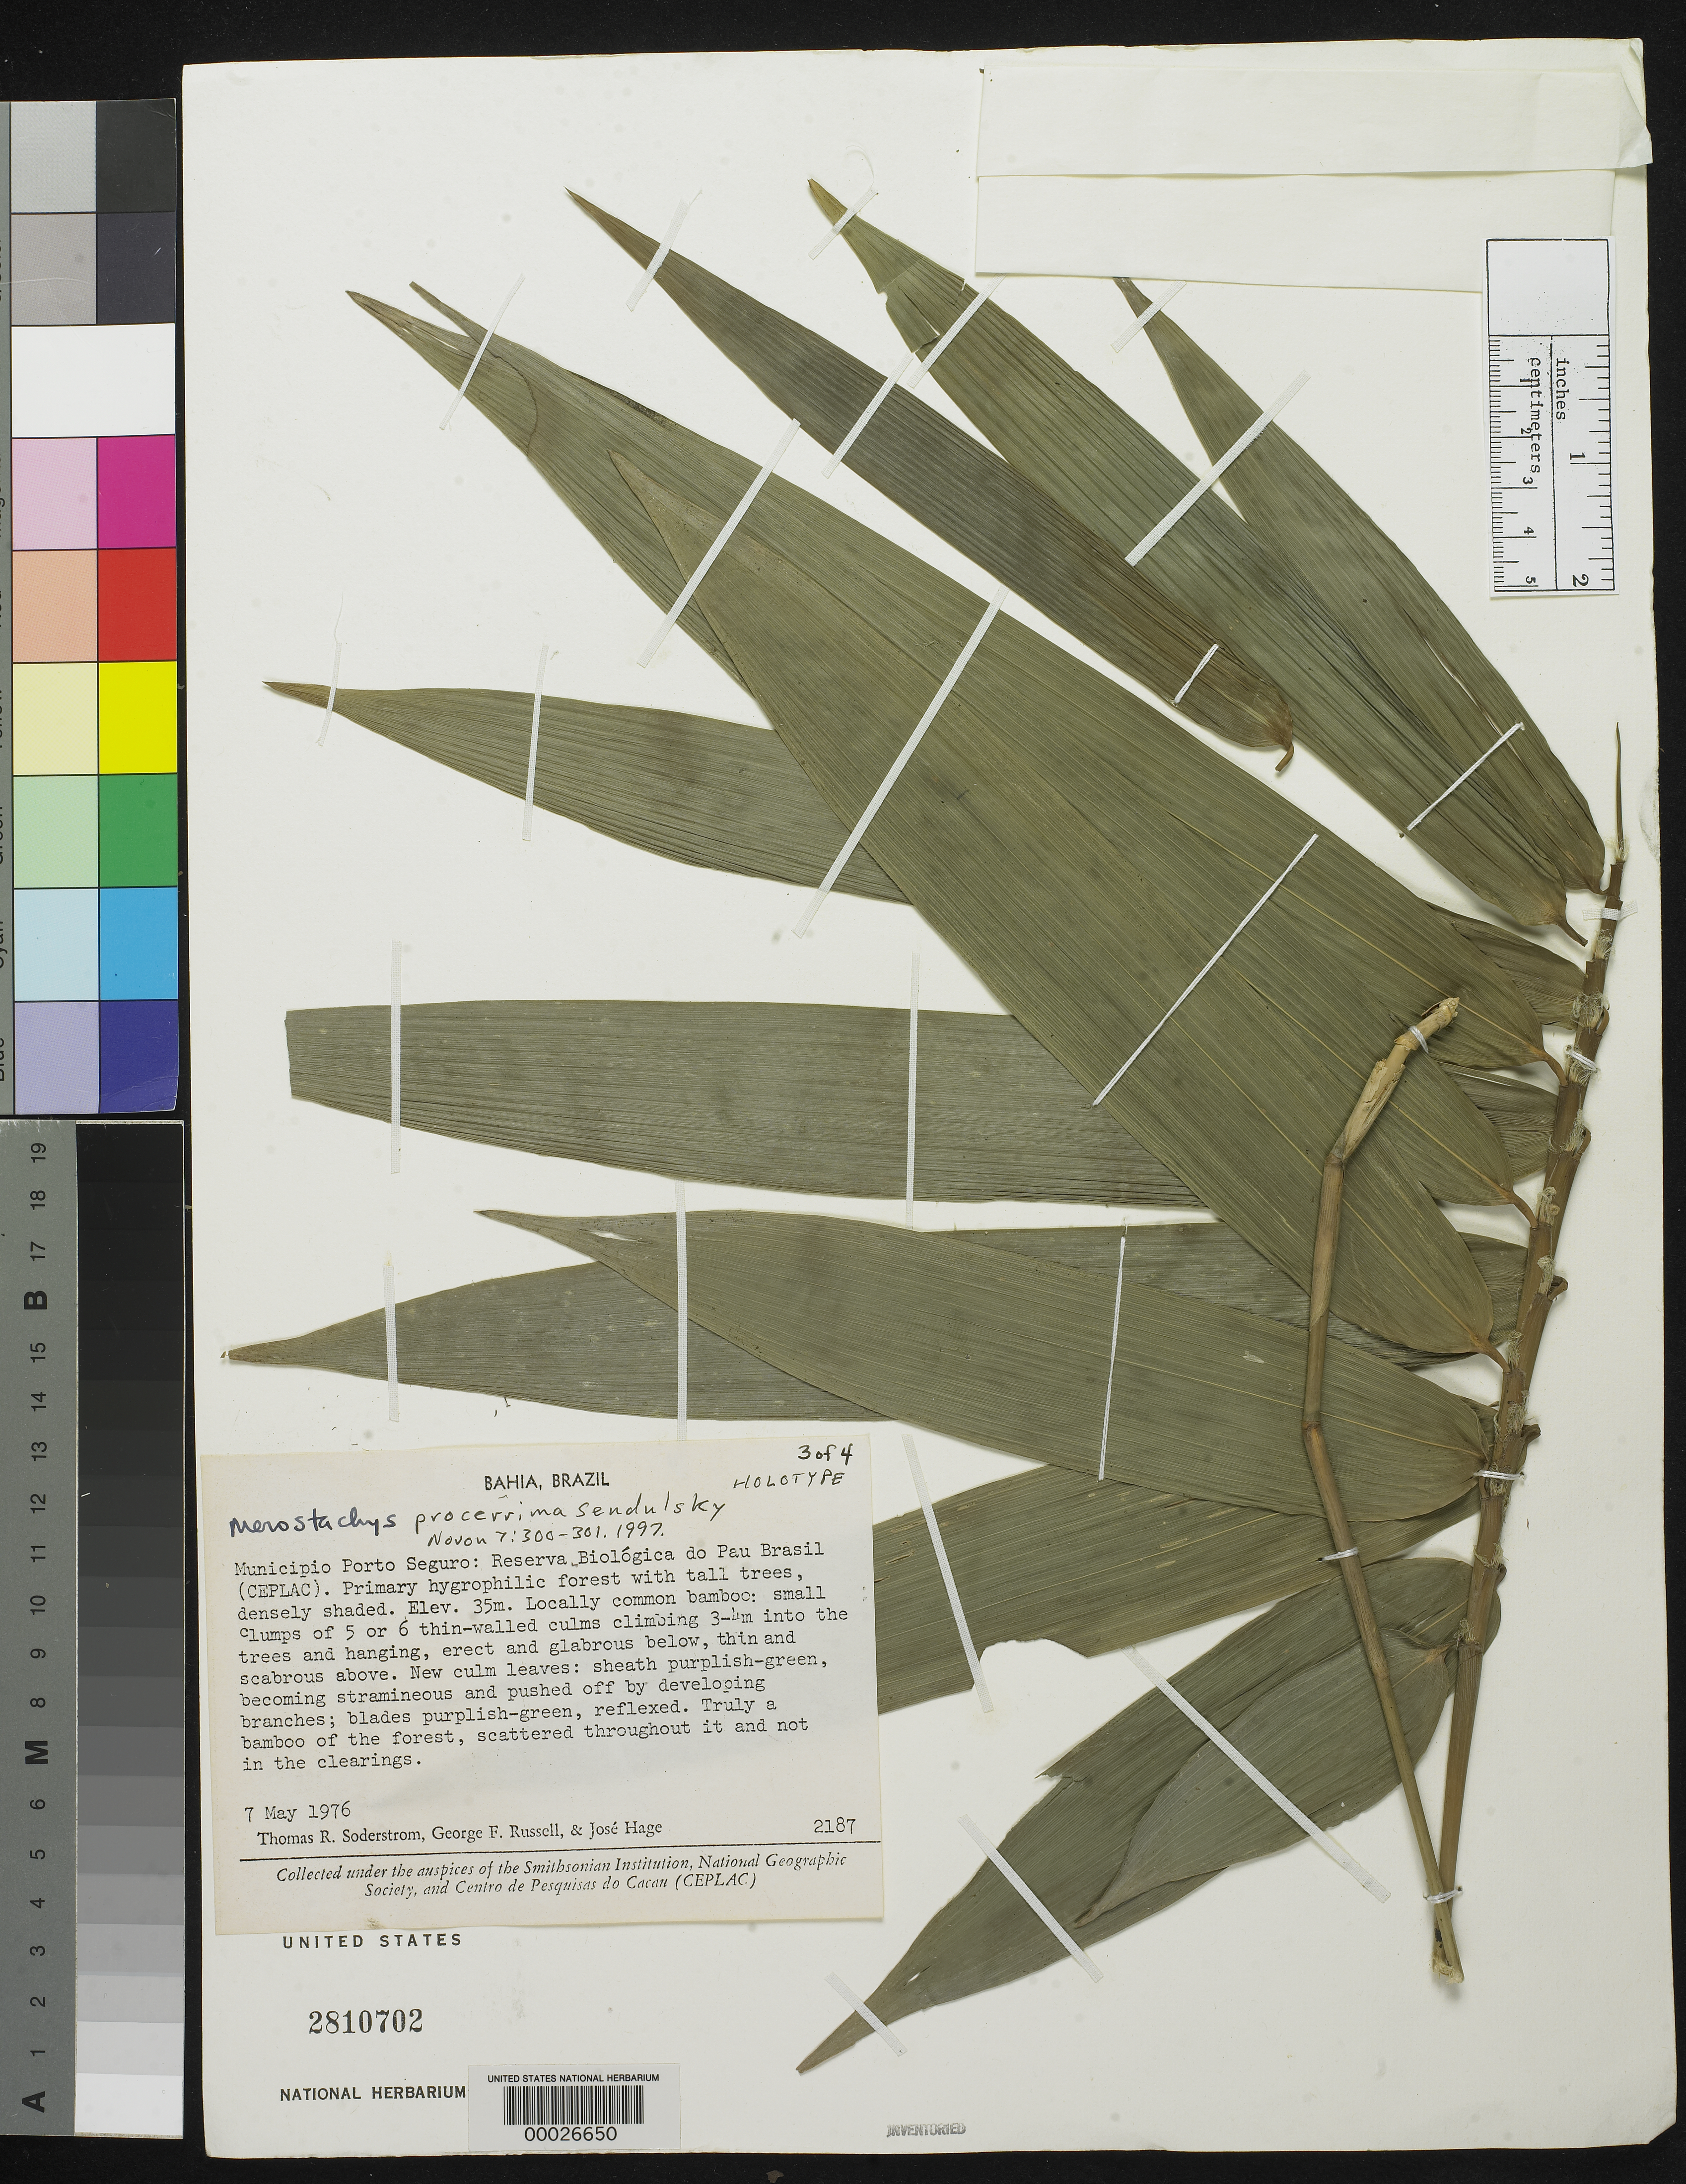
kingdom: Plantae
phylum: Tracheophyta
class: Liliopsida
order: Poales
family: Poaceae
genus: Merostachys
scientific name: Merostachys procerrima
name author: Send.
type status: Holotype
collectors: T. R. Soderstrom, G. Russell & J. Hage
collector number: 2187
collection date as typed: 07 May 1976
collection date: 1976-05-07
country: Brazil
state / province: Bahia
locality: Municipio Porto Seguro: Reserva Biológica do Pau Brasil (CEPLAC).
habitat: Primary hygrophilic forest with tall trees, densely shaded.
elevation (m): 35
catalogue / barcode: US 2810702